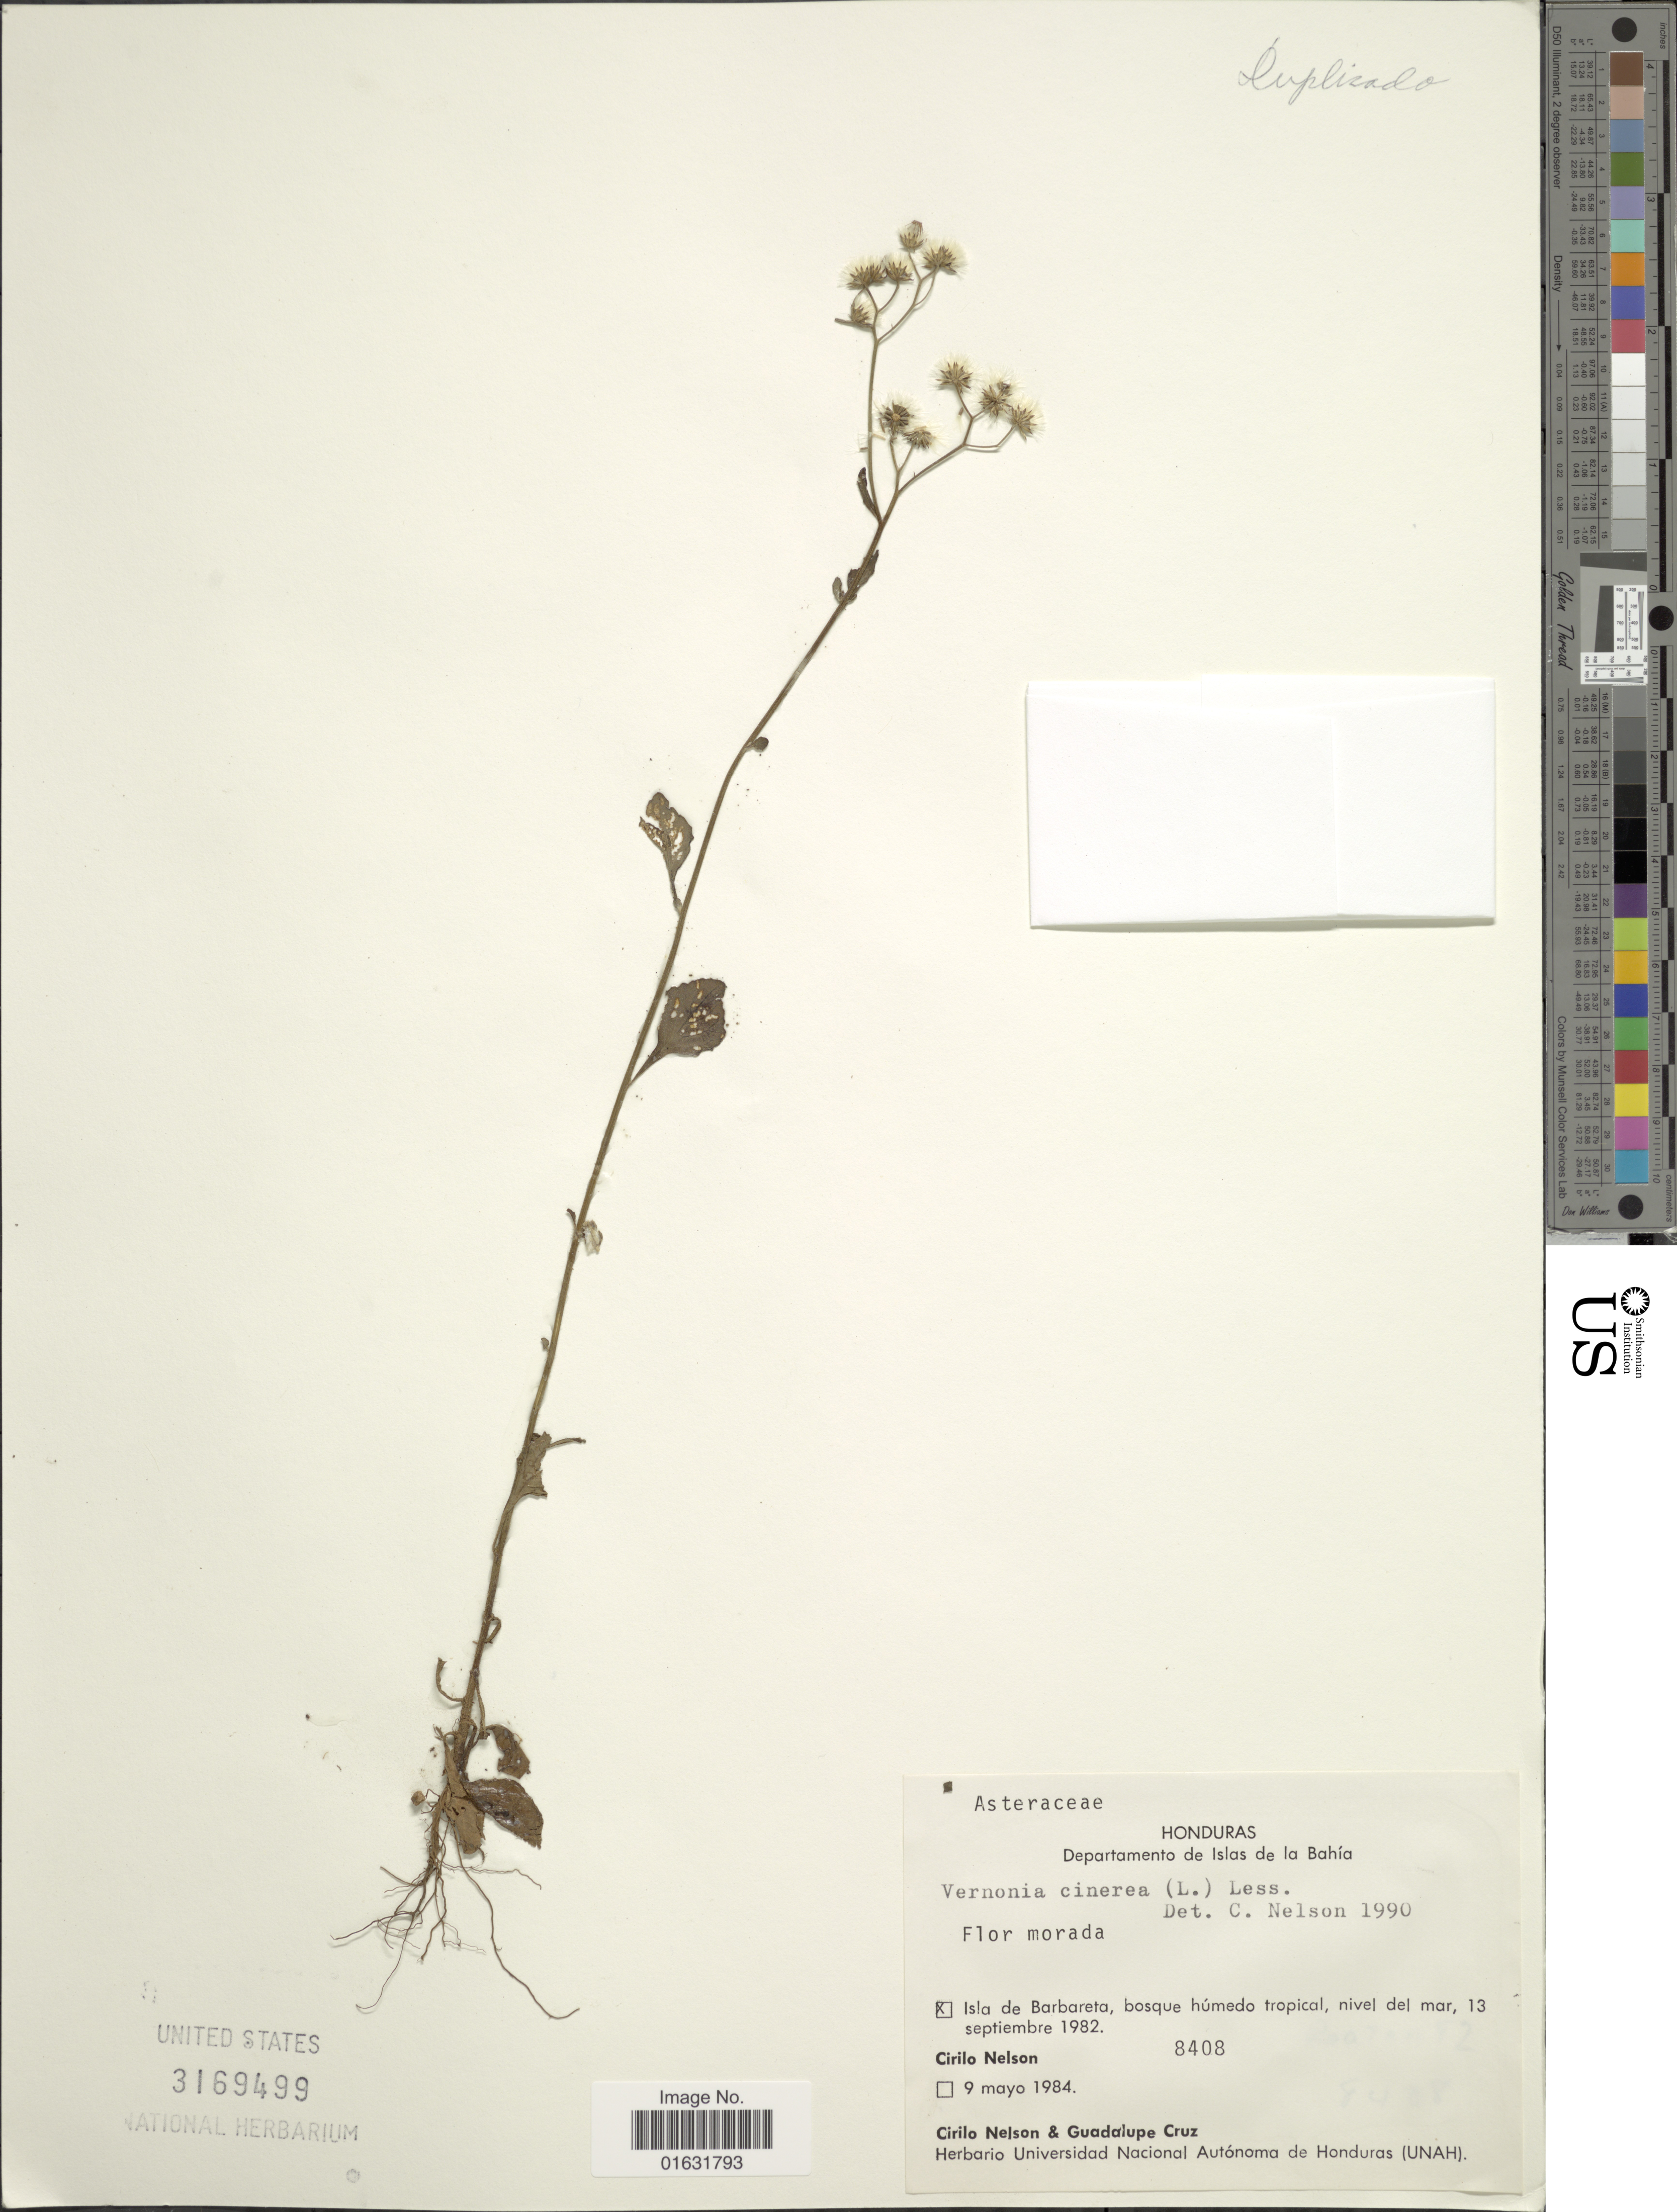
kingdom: Plantae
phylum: Tracheophyta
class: Magnoliopsida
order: Asterales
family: Asteraceae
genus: Cyanthillium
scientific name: Cyanthillium cinereum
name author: (L.) H. Rob.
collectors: C. H. Nelson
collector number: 8408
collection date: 1982-09-13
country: Honduras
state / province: Islas de la Bahía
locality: Morada, Isla de Barbareta, bosque humedo tropical, Departamento de Islas de la Bahia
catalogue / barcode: US 3169499